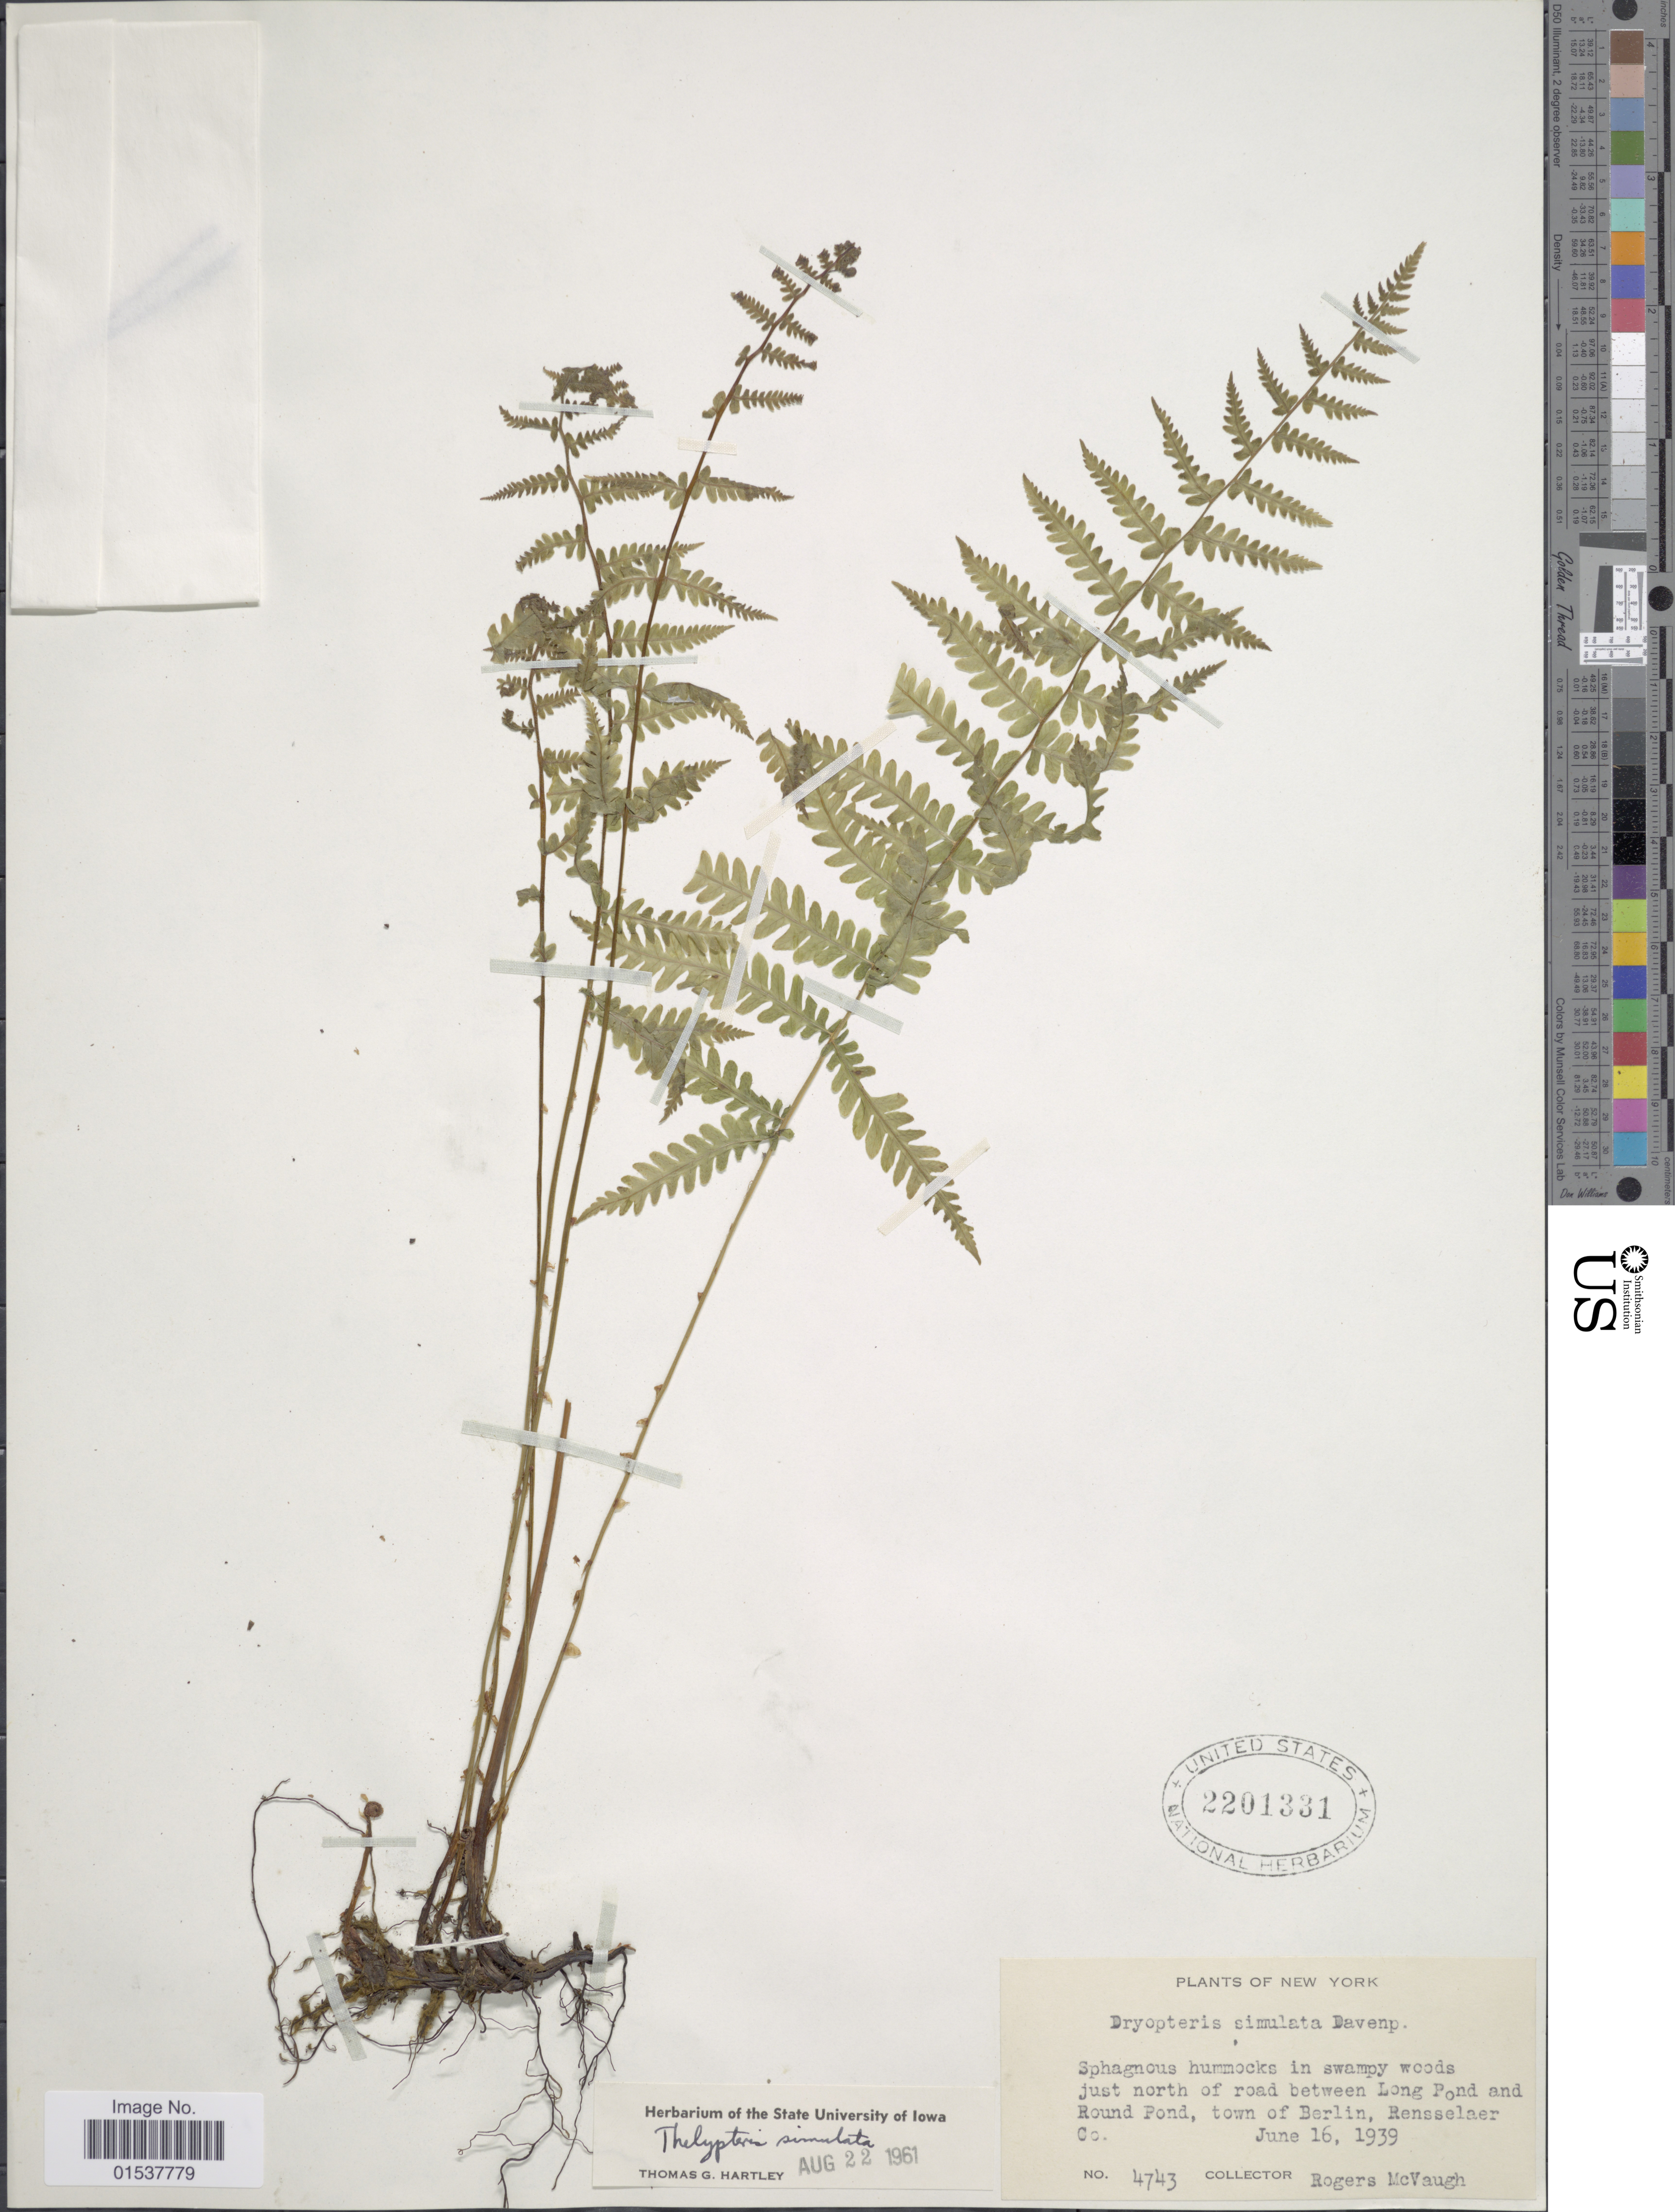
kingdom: Plantae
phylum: Tracheophyta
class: Polypodiopsida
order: Polypodiales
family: Thelypteridaceae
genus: Parathelypteris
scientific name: Parathelypteris simulata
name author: (Davenp.) Holttum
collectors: R. McVaugh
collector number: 4743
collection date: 1939-06-16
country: United States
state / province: New York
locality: Sphagnous hummocks in swampy woods just north of road between Long Pond and Round Pond, town of Berlin, Rensselaer Co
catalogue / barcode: US 2201331